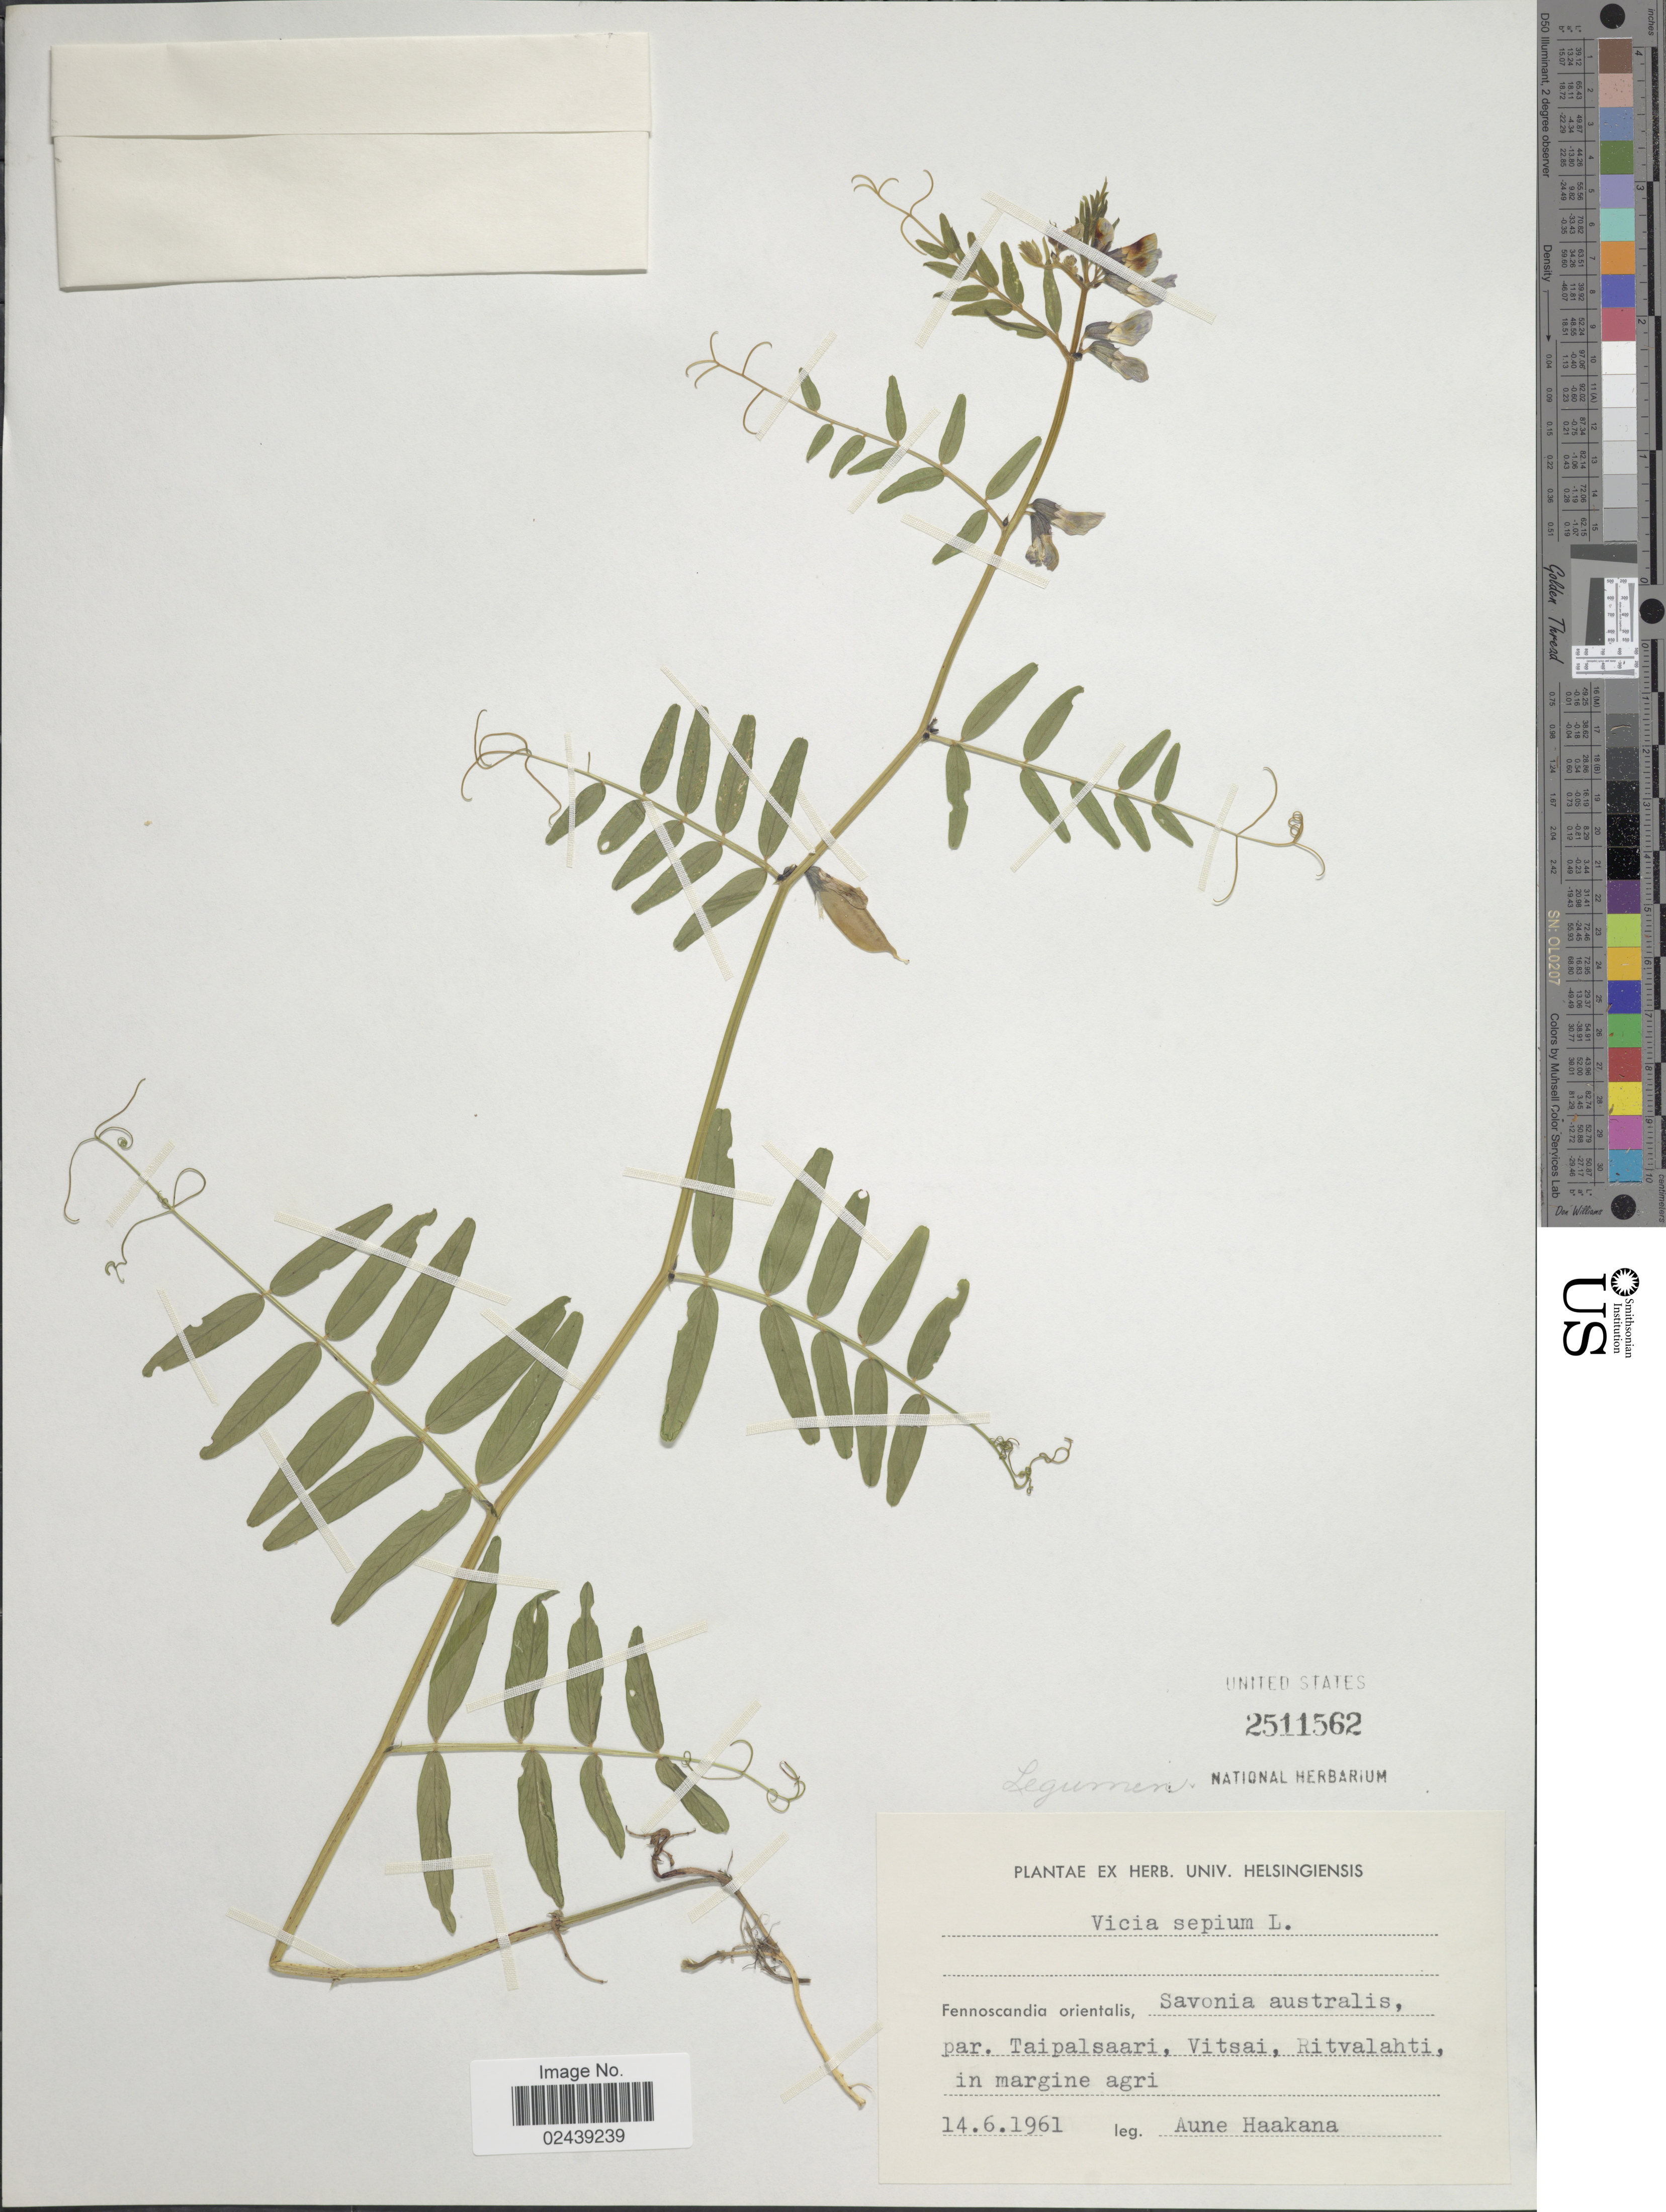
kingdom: Plantae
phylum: Tracheophyta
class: Magnoliopsida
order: Fabales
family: Fabaceae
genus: Vicia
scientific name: Vicia sepium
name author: L.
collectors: A. Haakana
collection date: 1961-06-14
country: Finland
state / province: Etelä-Karjala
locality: Ex Herb. Univ. Helsingiensis. Fennoscandia orientalis, Savonia australis, par. Taipalsaari, Vitsai, Ritvalahti, in margine agri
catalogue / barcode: US 2511562